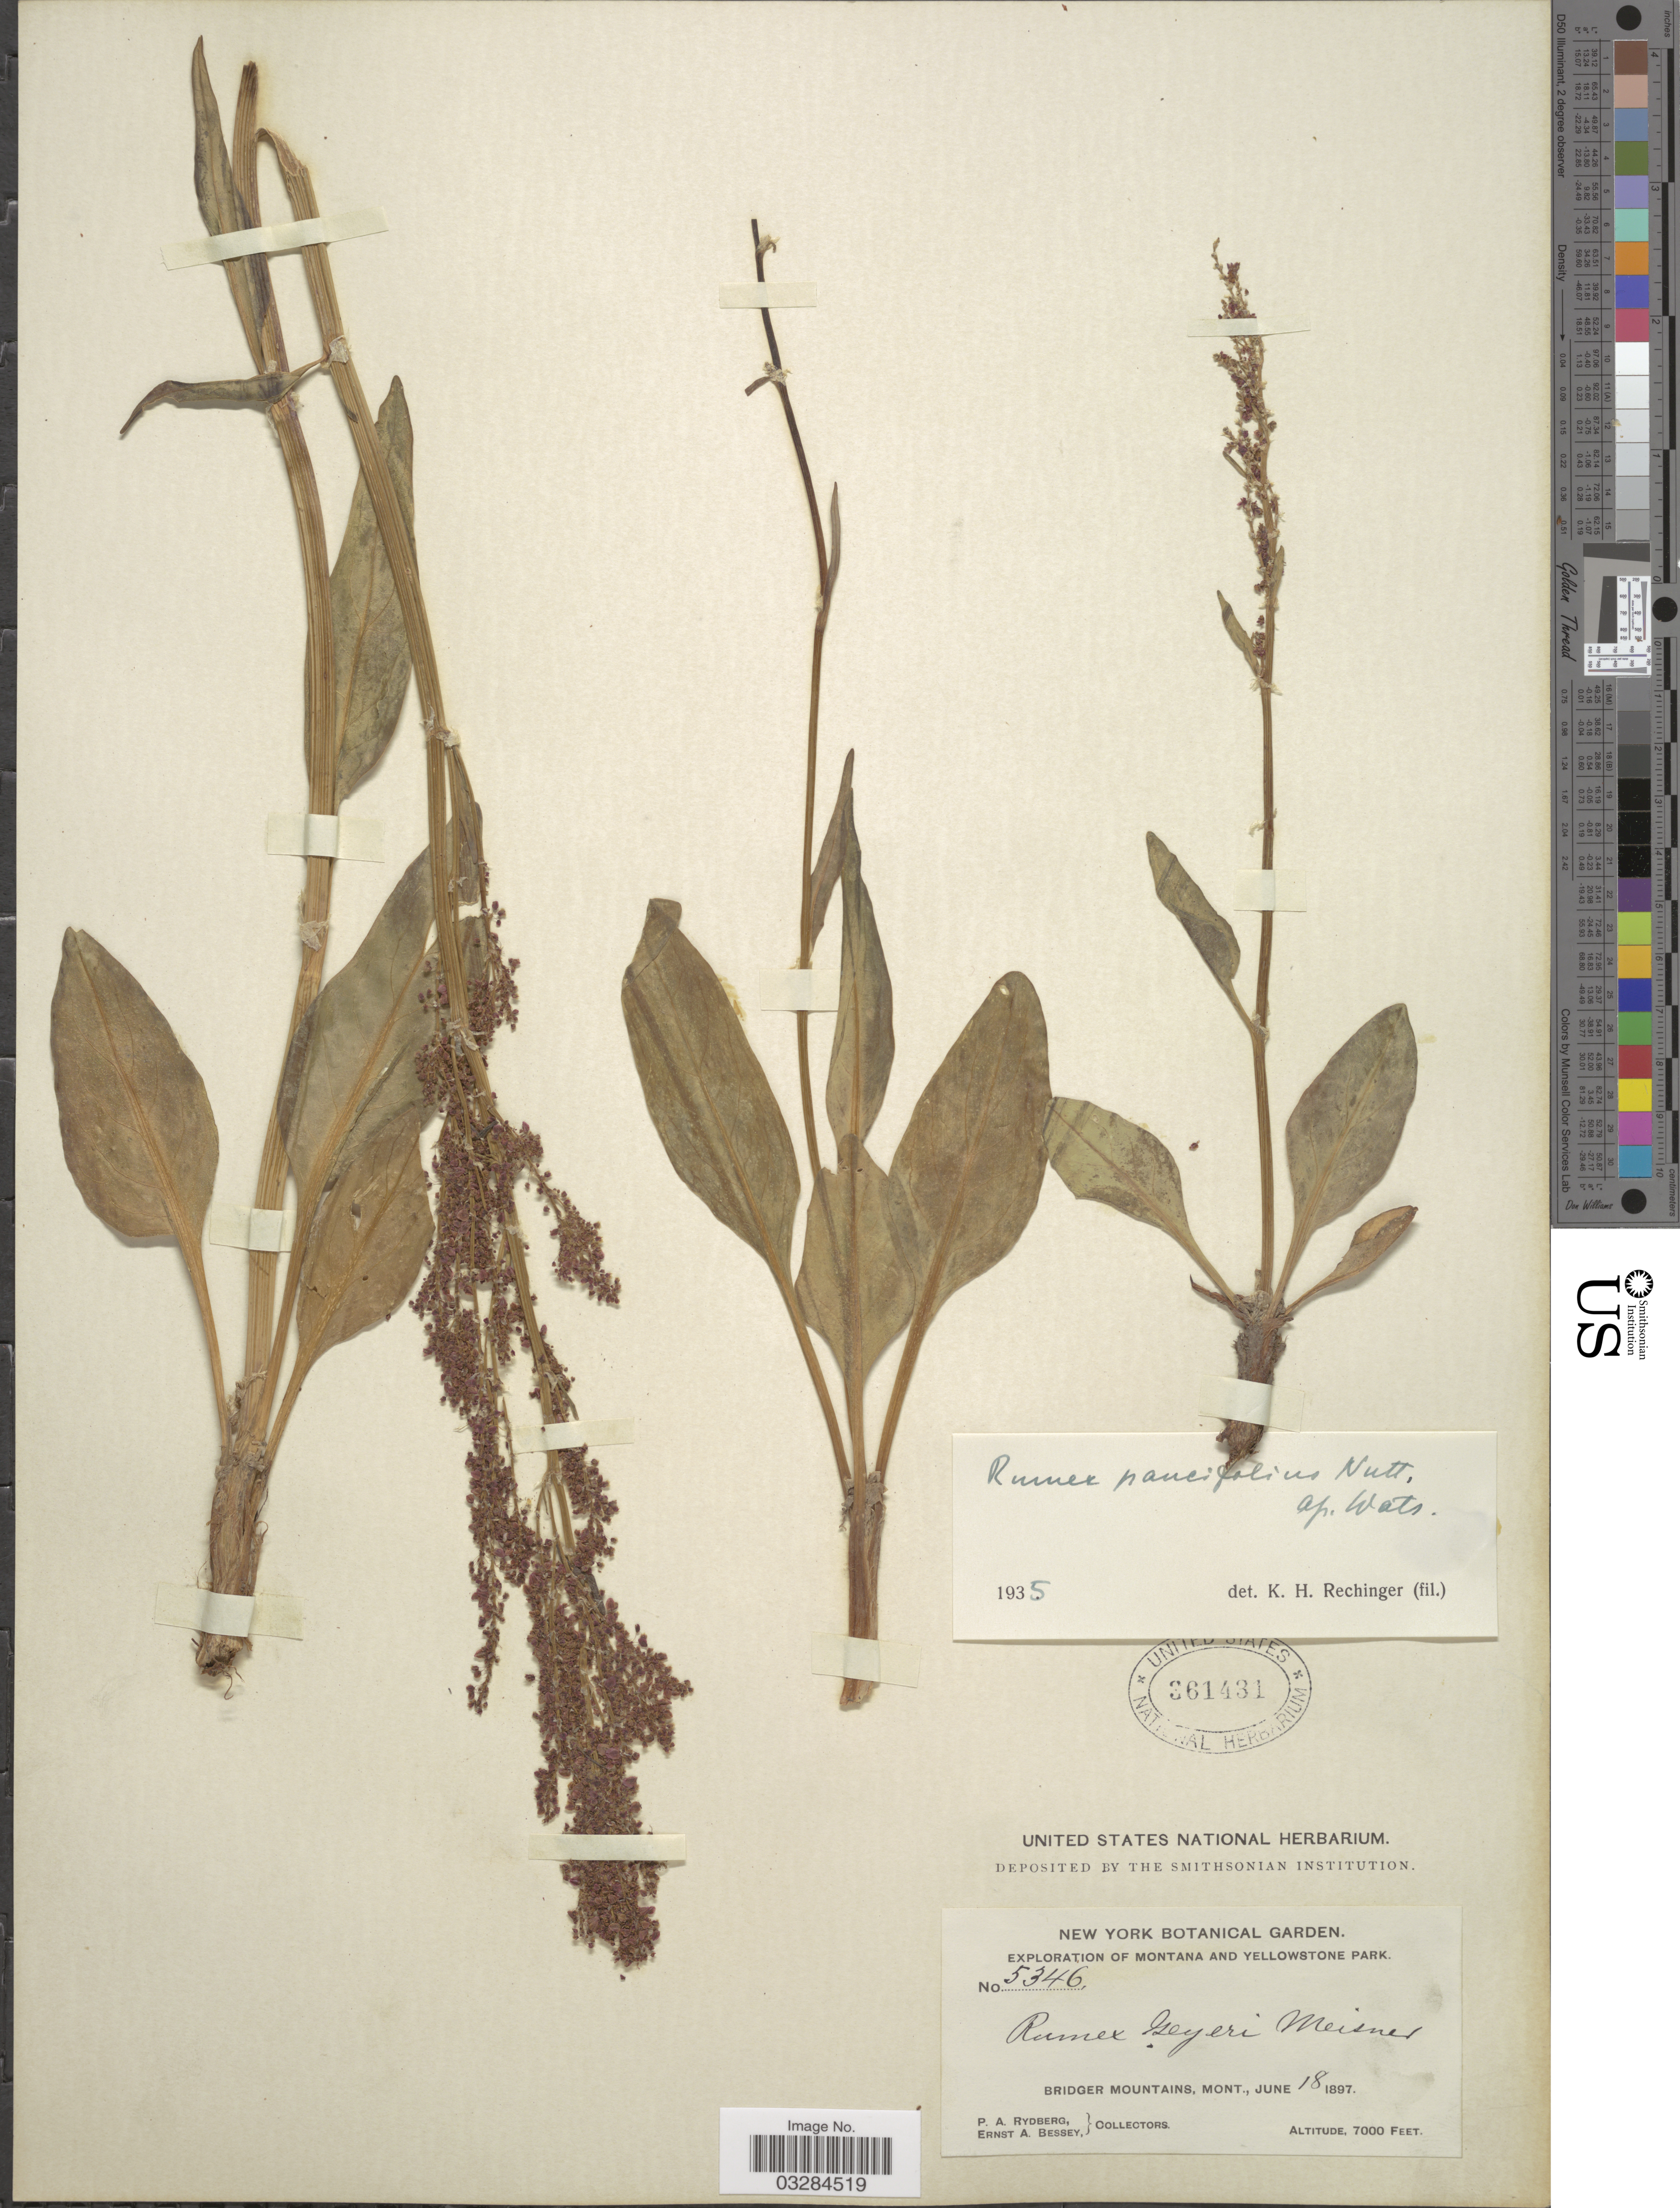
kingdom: Plantae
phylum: Tracheophyta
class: Magnoliopsida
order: Caryophyllales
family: Polygonaceae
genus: Rumex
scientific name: Rumex paucifolius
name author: Nutt.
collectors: P. A. Rydberg & E. A. Bessey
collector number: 5346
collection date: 1897-06-18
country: United States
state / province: Montana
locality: Montana and Yellowstone Park. Bridger Mountains.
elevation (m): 2134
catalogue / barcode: US 361431